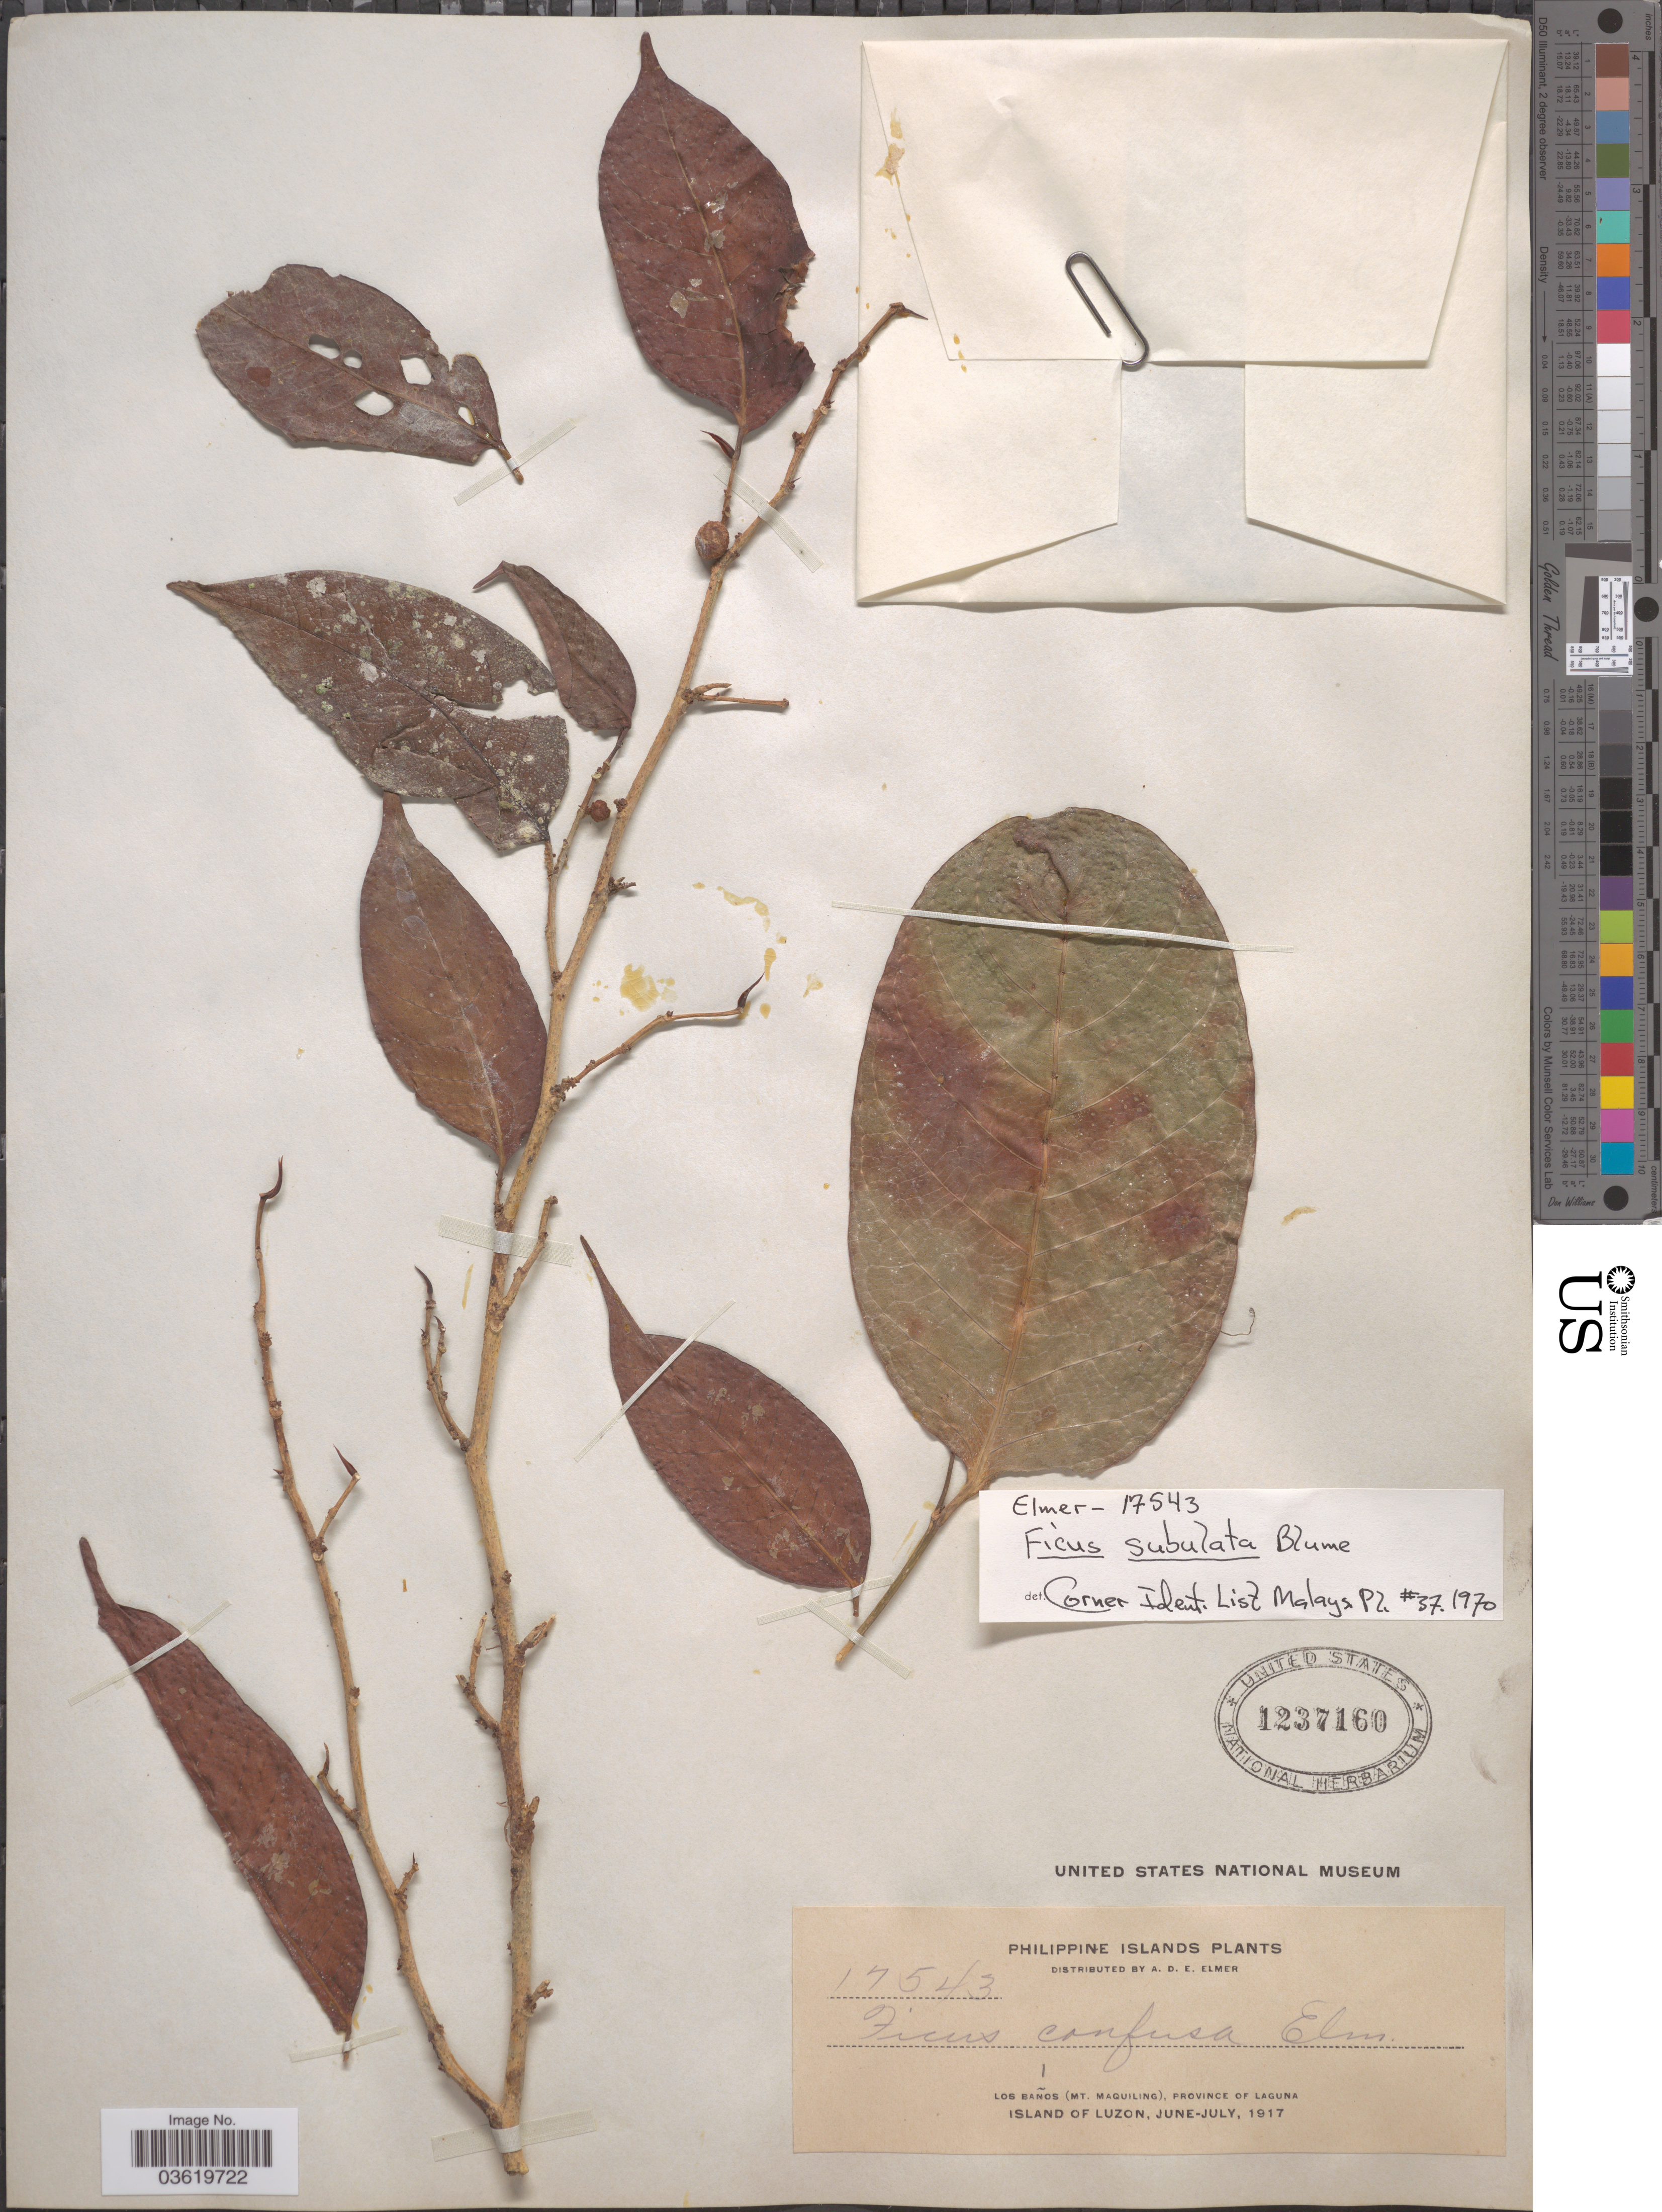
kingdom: Plantae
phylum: Tracheophyta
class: Magnoliopsida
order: Rosales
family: Moraceae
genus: Ficus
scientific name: Ficus subulata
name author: Blume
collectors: A. D. E. Elmer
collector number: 17543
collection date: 1917-06/1917-07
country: Philippines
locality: Philippine Islands. Los Baños (Mt. Maquiling), Province of Laguna. Island of Luzon.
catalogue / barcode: US 1237160